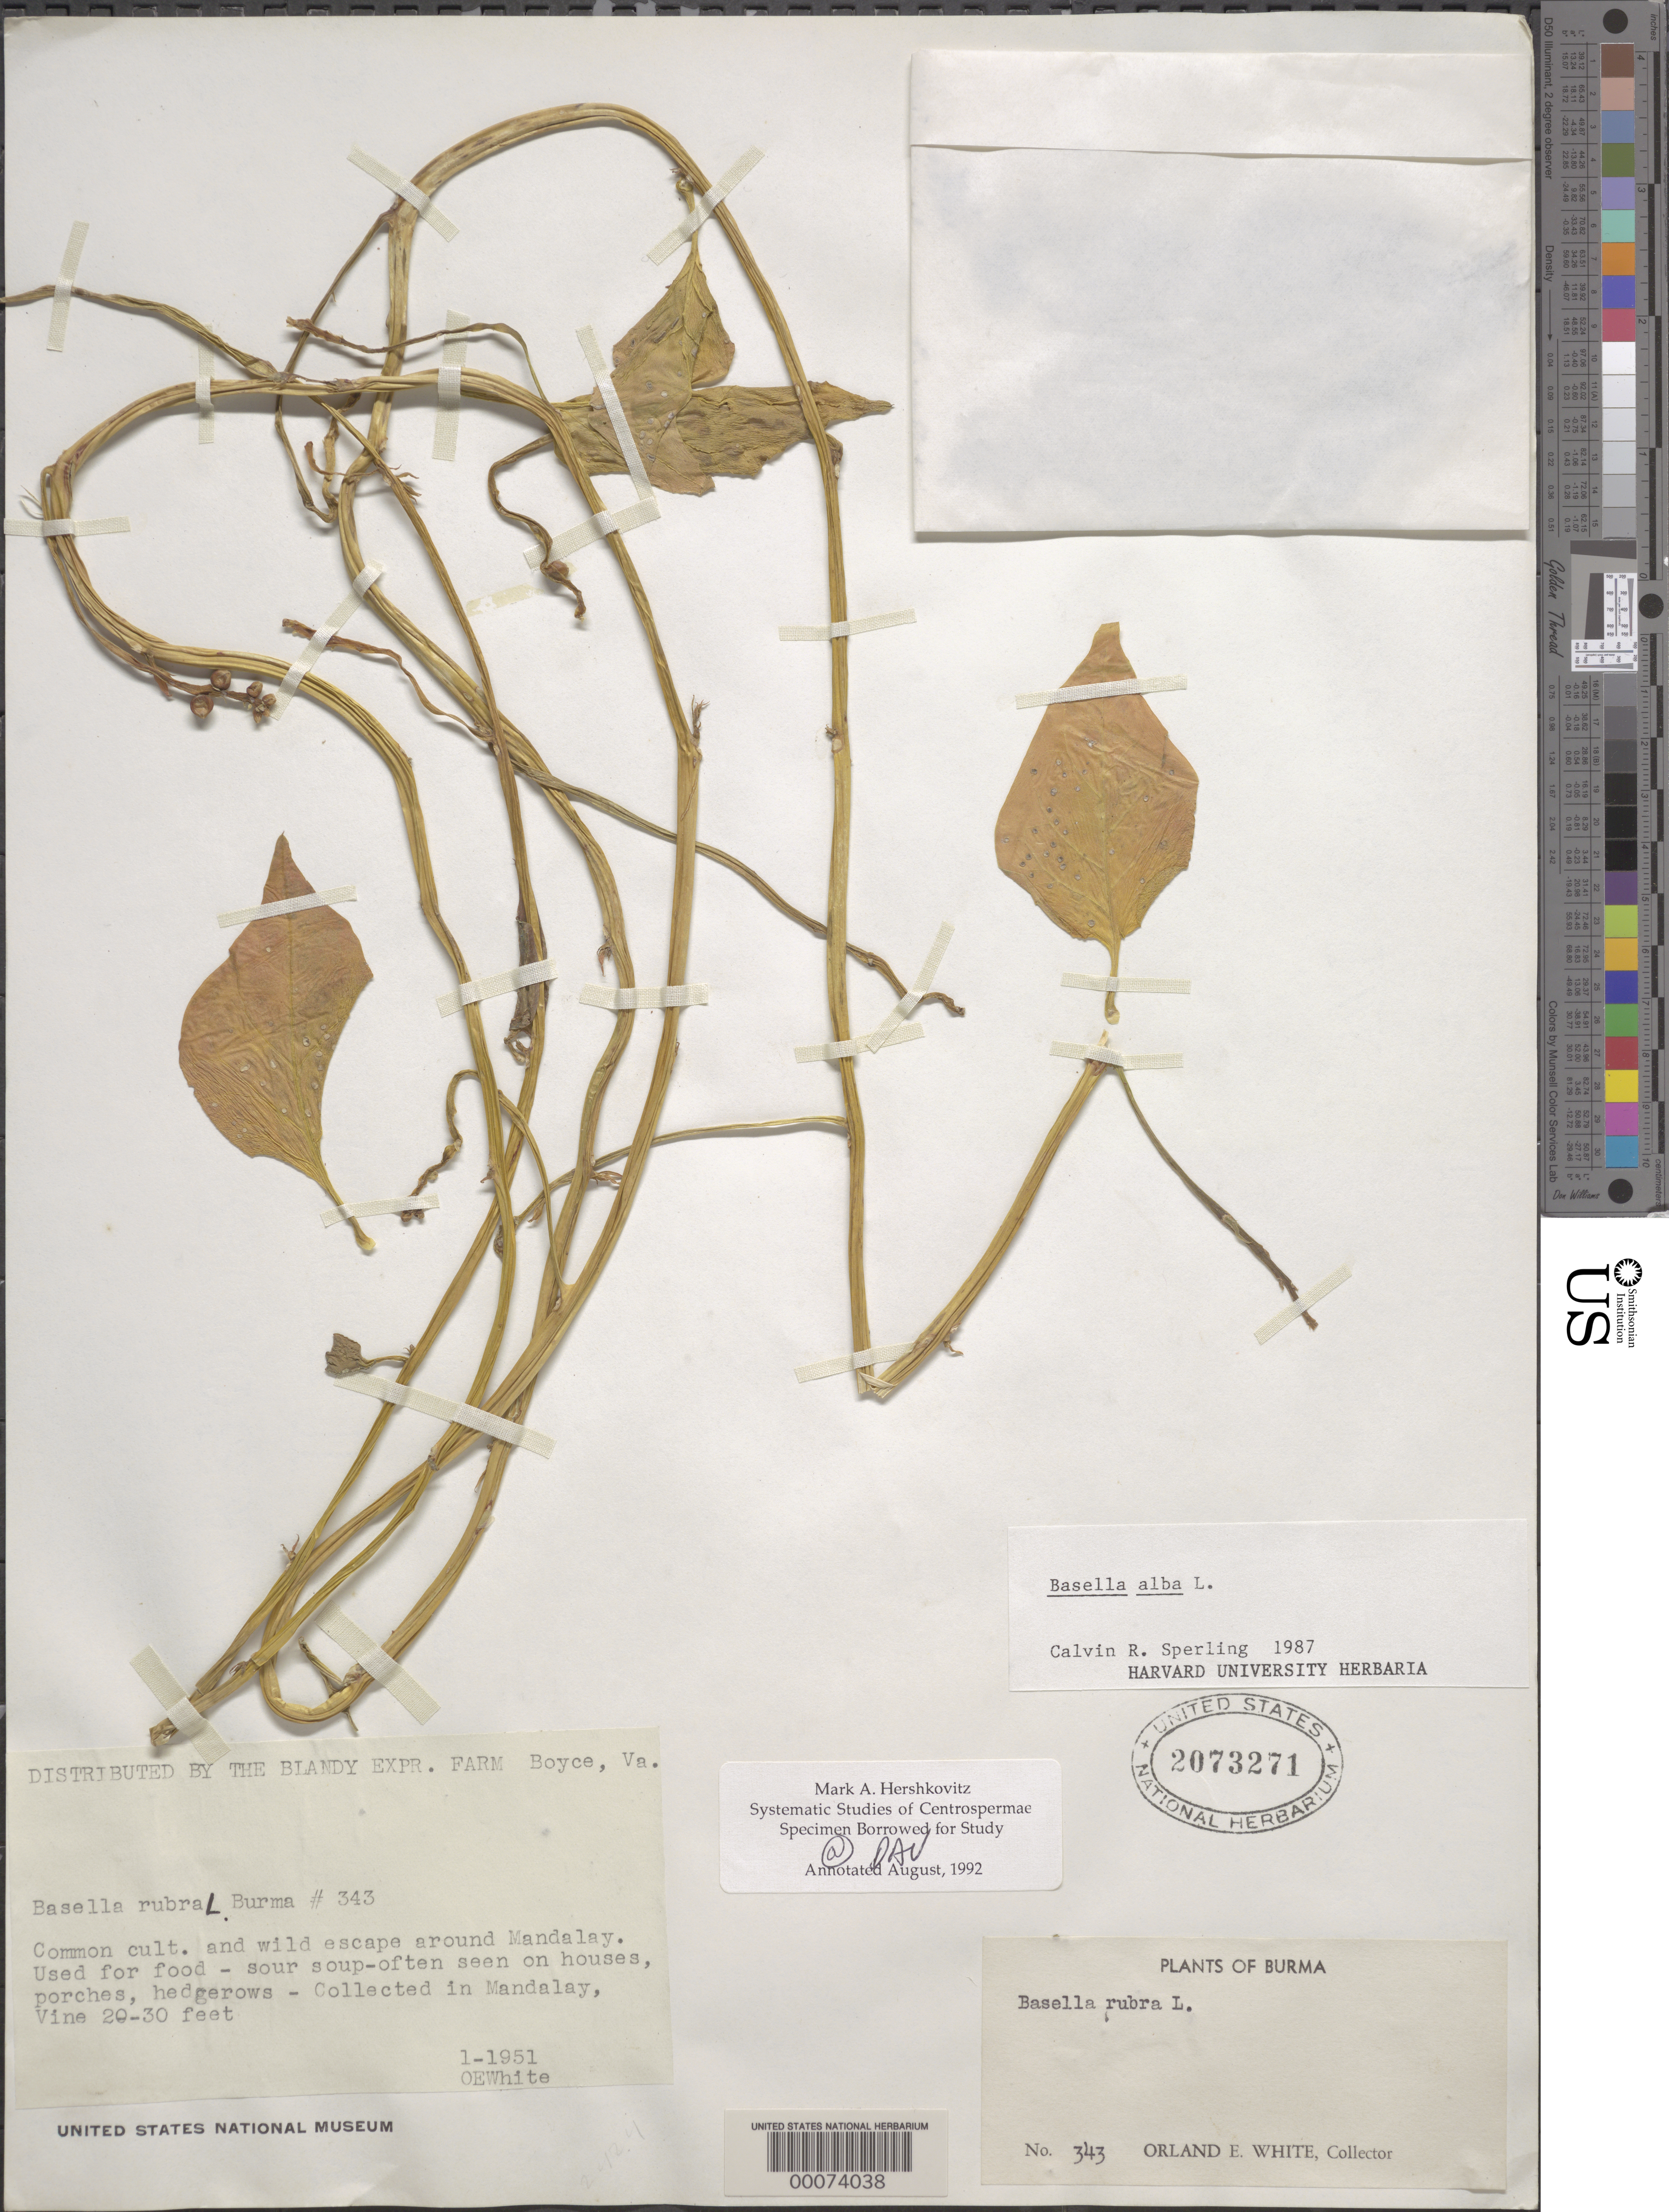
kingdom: Plantae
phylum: Tracheophyta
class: Magnoliopsida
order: Caryophyllales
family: Basellaceae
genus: Basella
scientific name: Basella alba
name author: L.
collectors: O. E. White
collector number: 343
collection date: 1951-01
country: Myanmar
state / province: Mandalay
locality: Burma.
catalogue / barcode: US 2073271